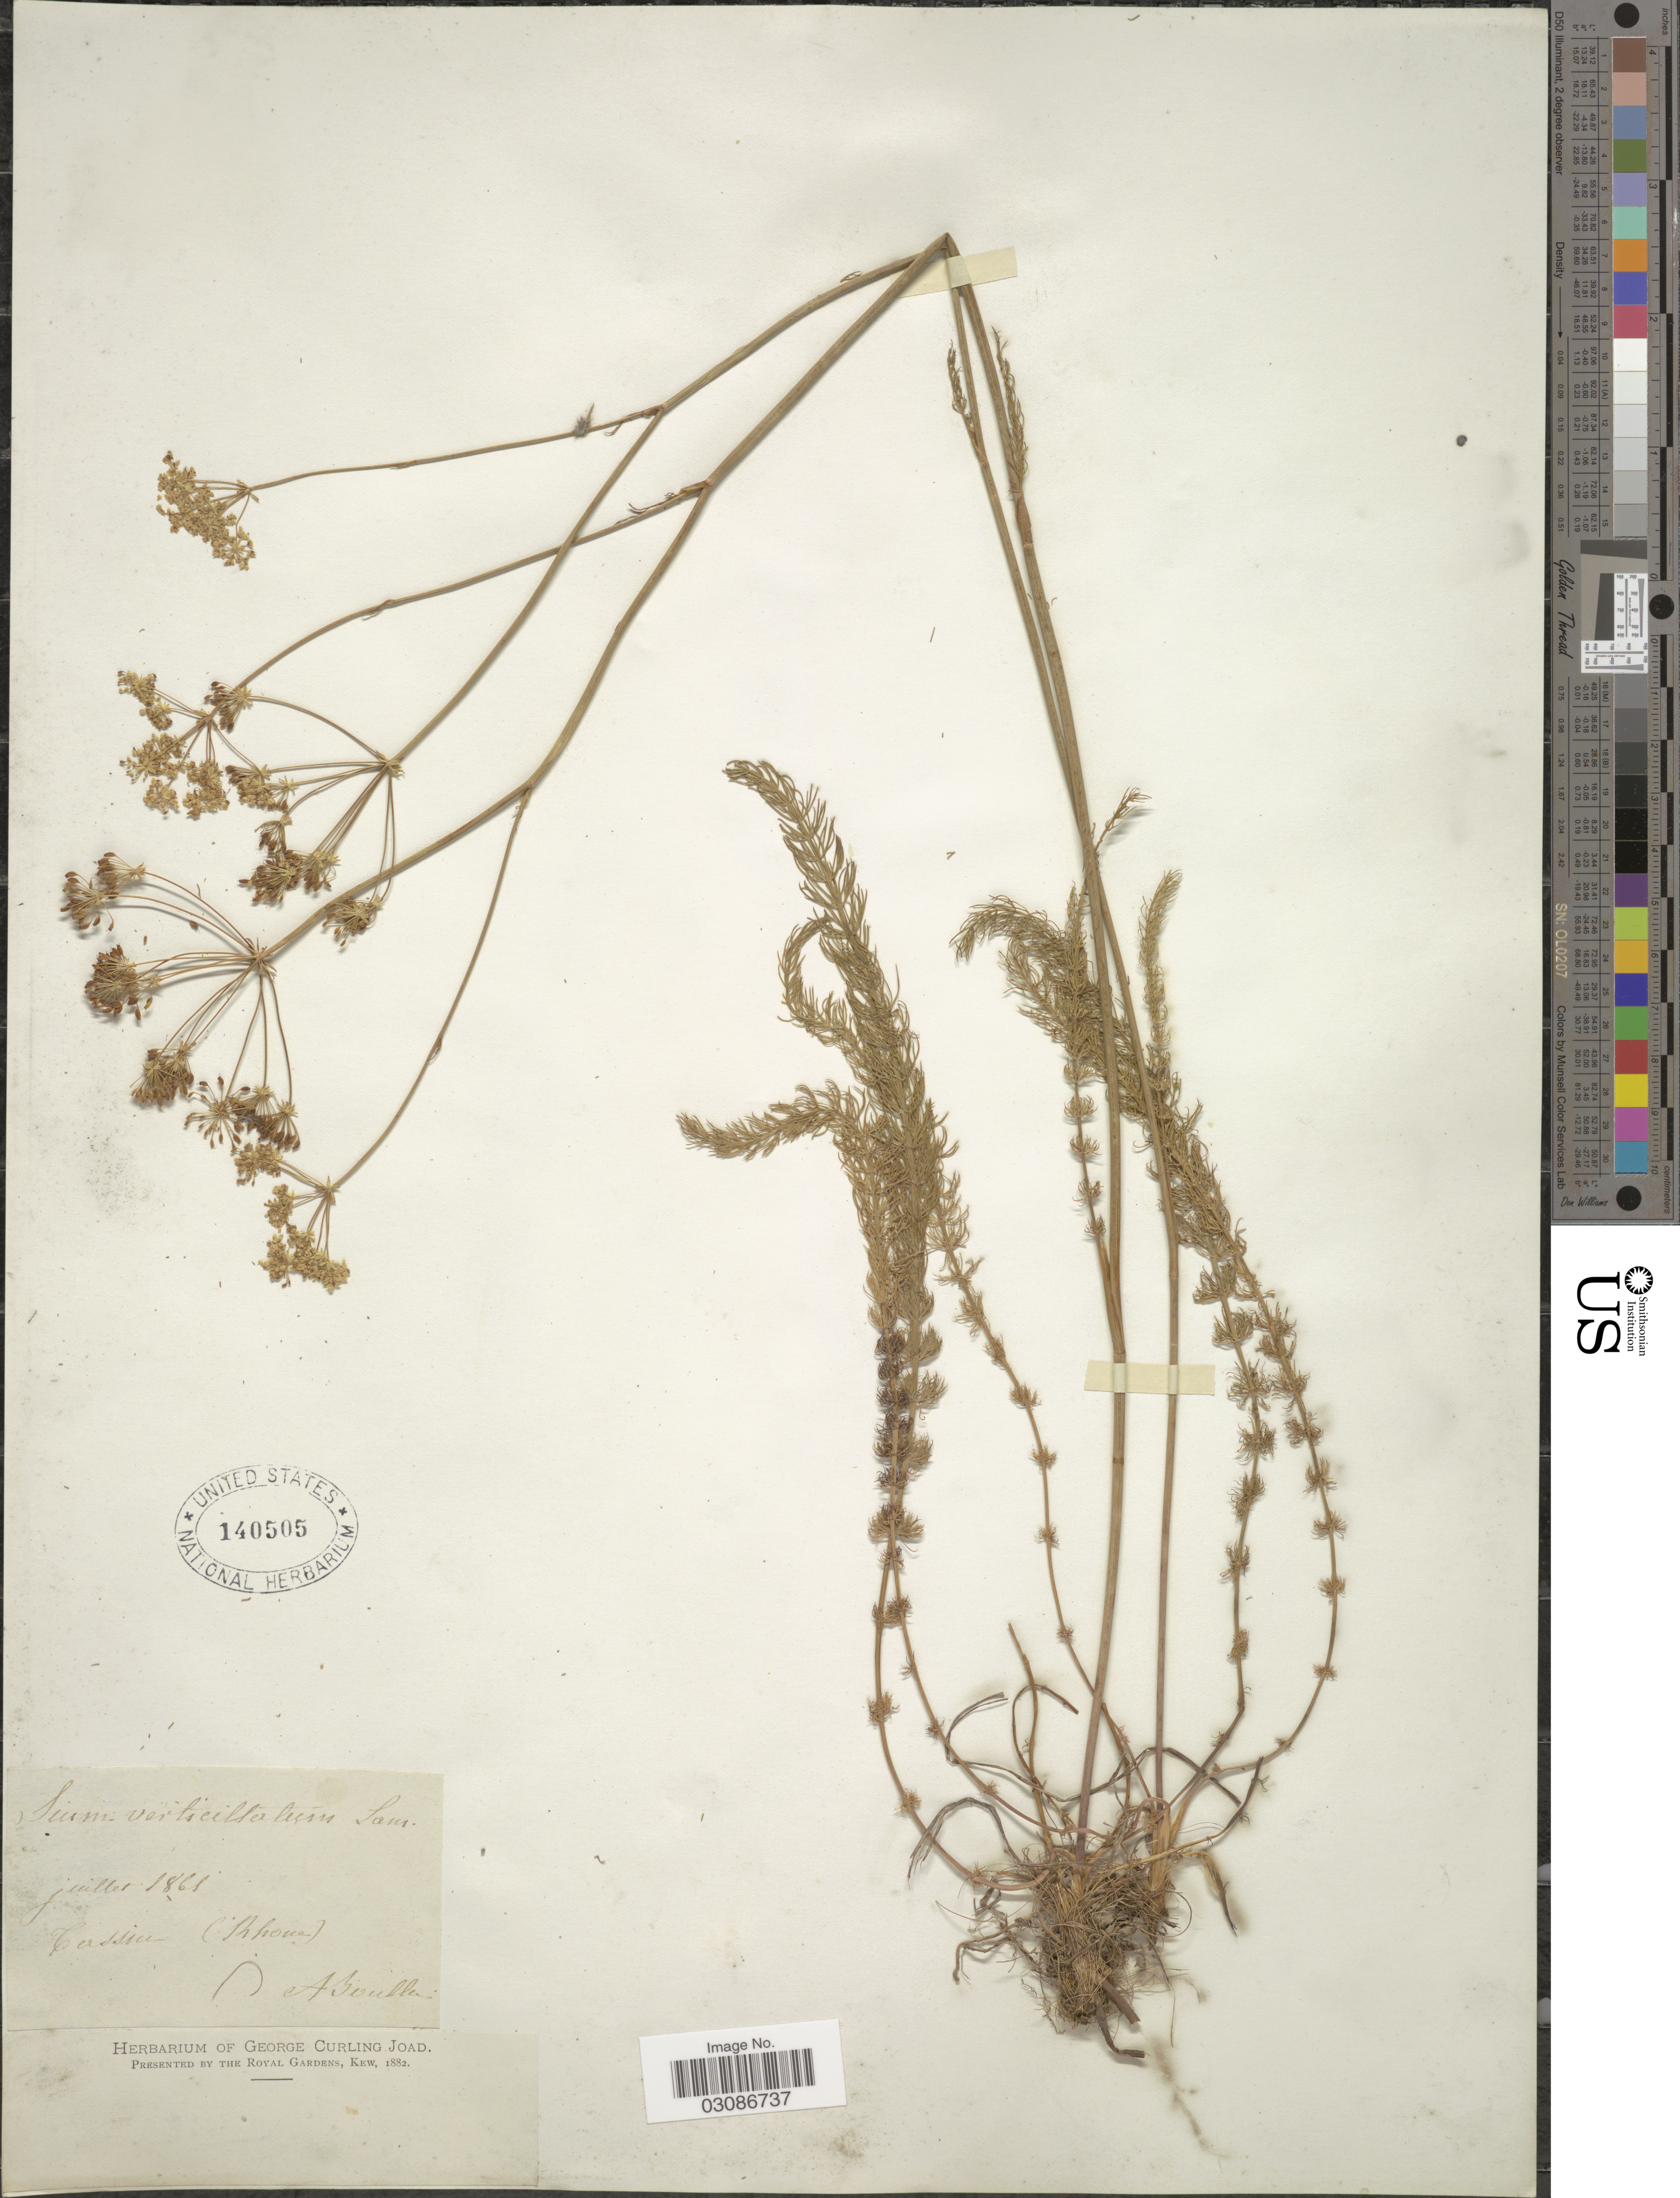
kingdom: Plantae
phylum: Tracheophyta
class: Magnoliopsida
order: Apiales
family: Apiaceae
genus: Sium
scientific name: Sium verticillatum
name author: (L.) Lam.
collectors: A. Boullu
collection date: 1868-07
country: France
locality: Tassin (Rhone).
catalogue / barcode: US 140505